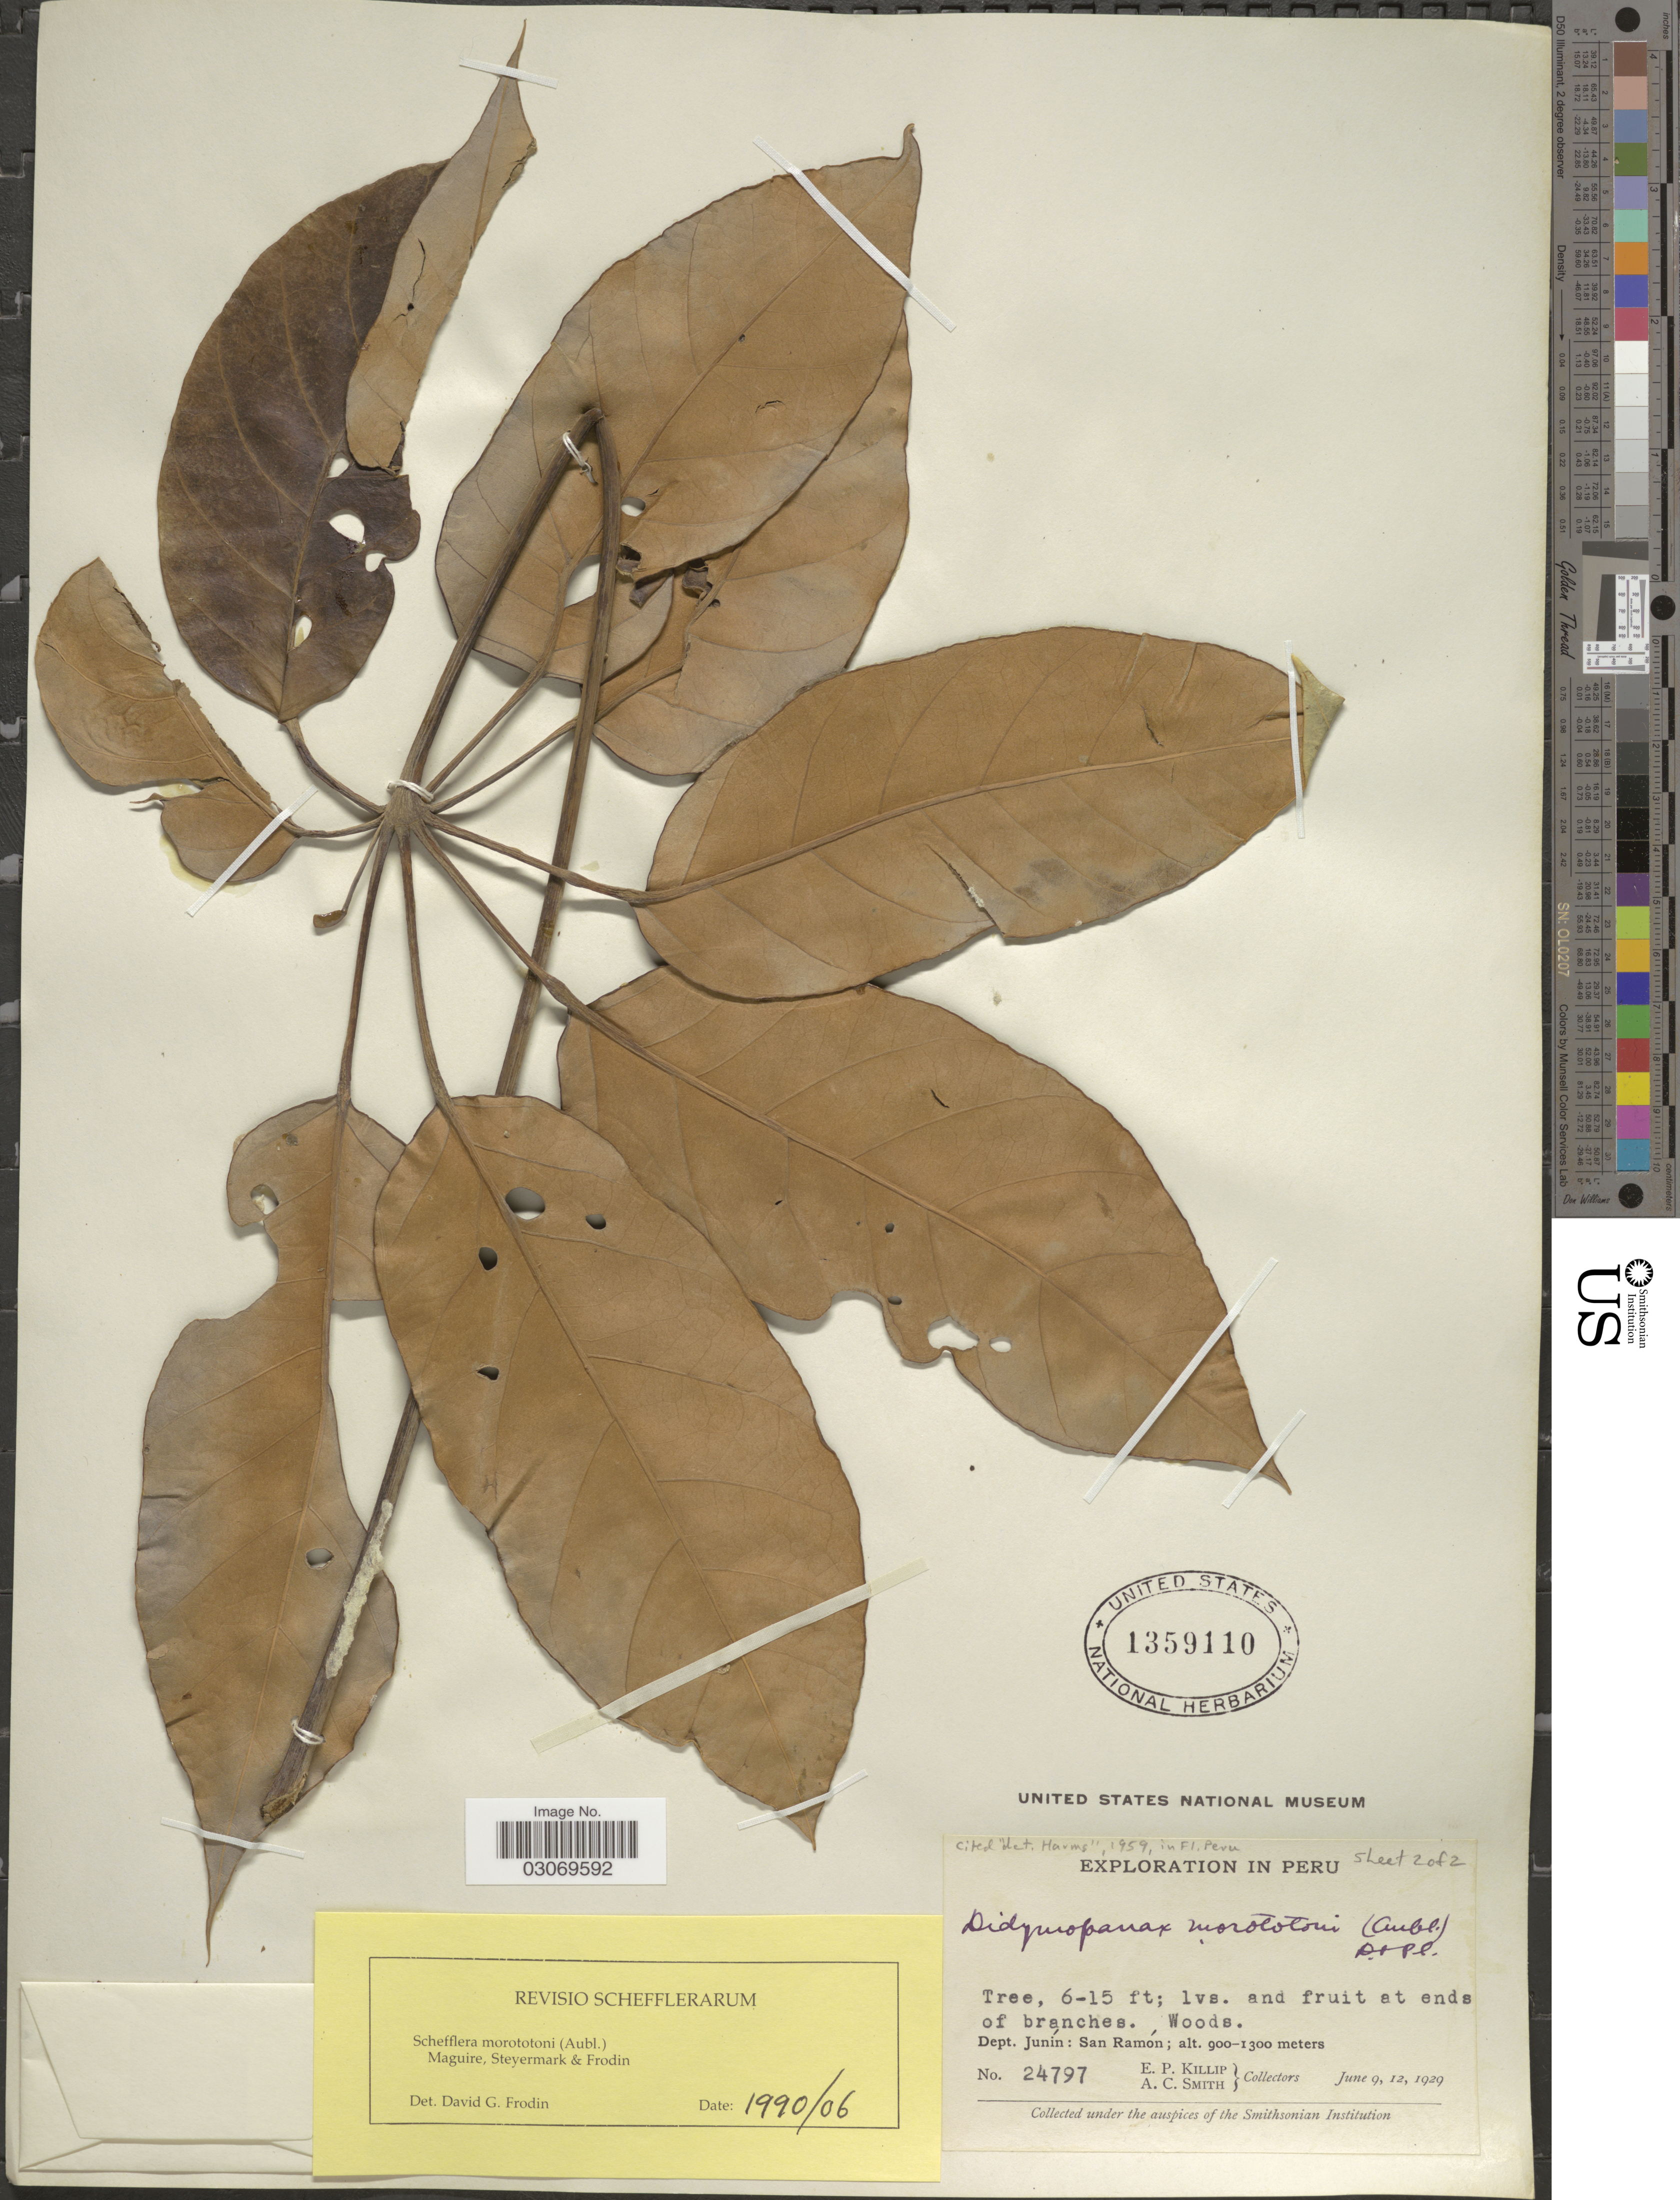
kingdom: Plantae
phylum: Tracheophyta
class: Magnoliopsida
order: Apiales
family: Araliaceae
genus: Schefflera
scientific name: Schefflera morototoni (Aubl.) Maguire, Steyerm. & Frodin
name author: (Aubl.) Maguire et al.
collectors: E. P. Killip & A. C. Smith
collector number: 24797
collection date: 1929-06-09/1929-06-12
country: Peru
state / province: Junín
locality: Dept. Junín: San Ramón.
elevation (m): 900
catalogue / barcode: US 1359110